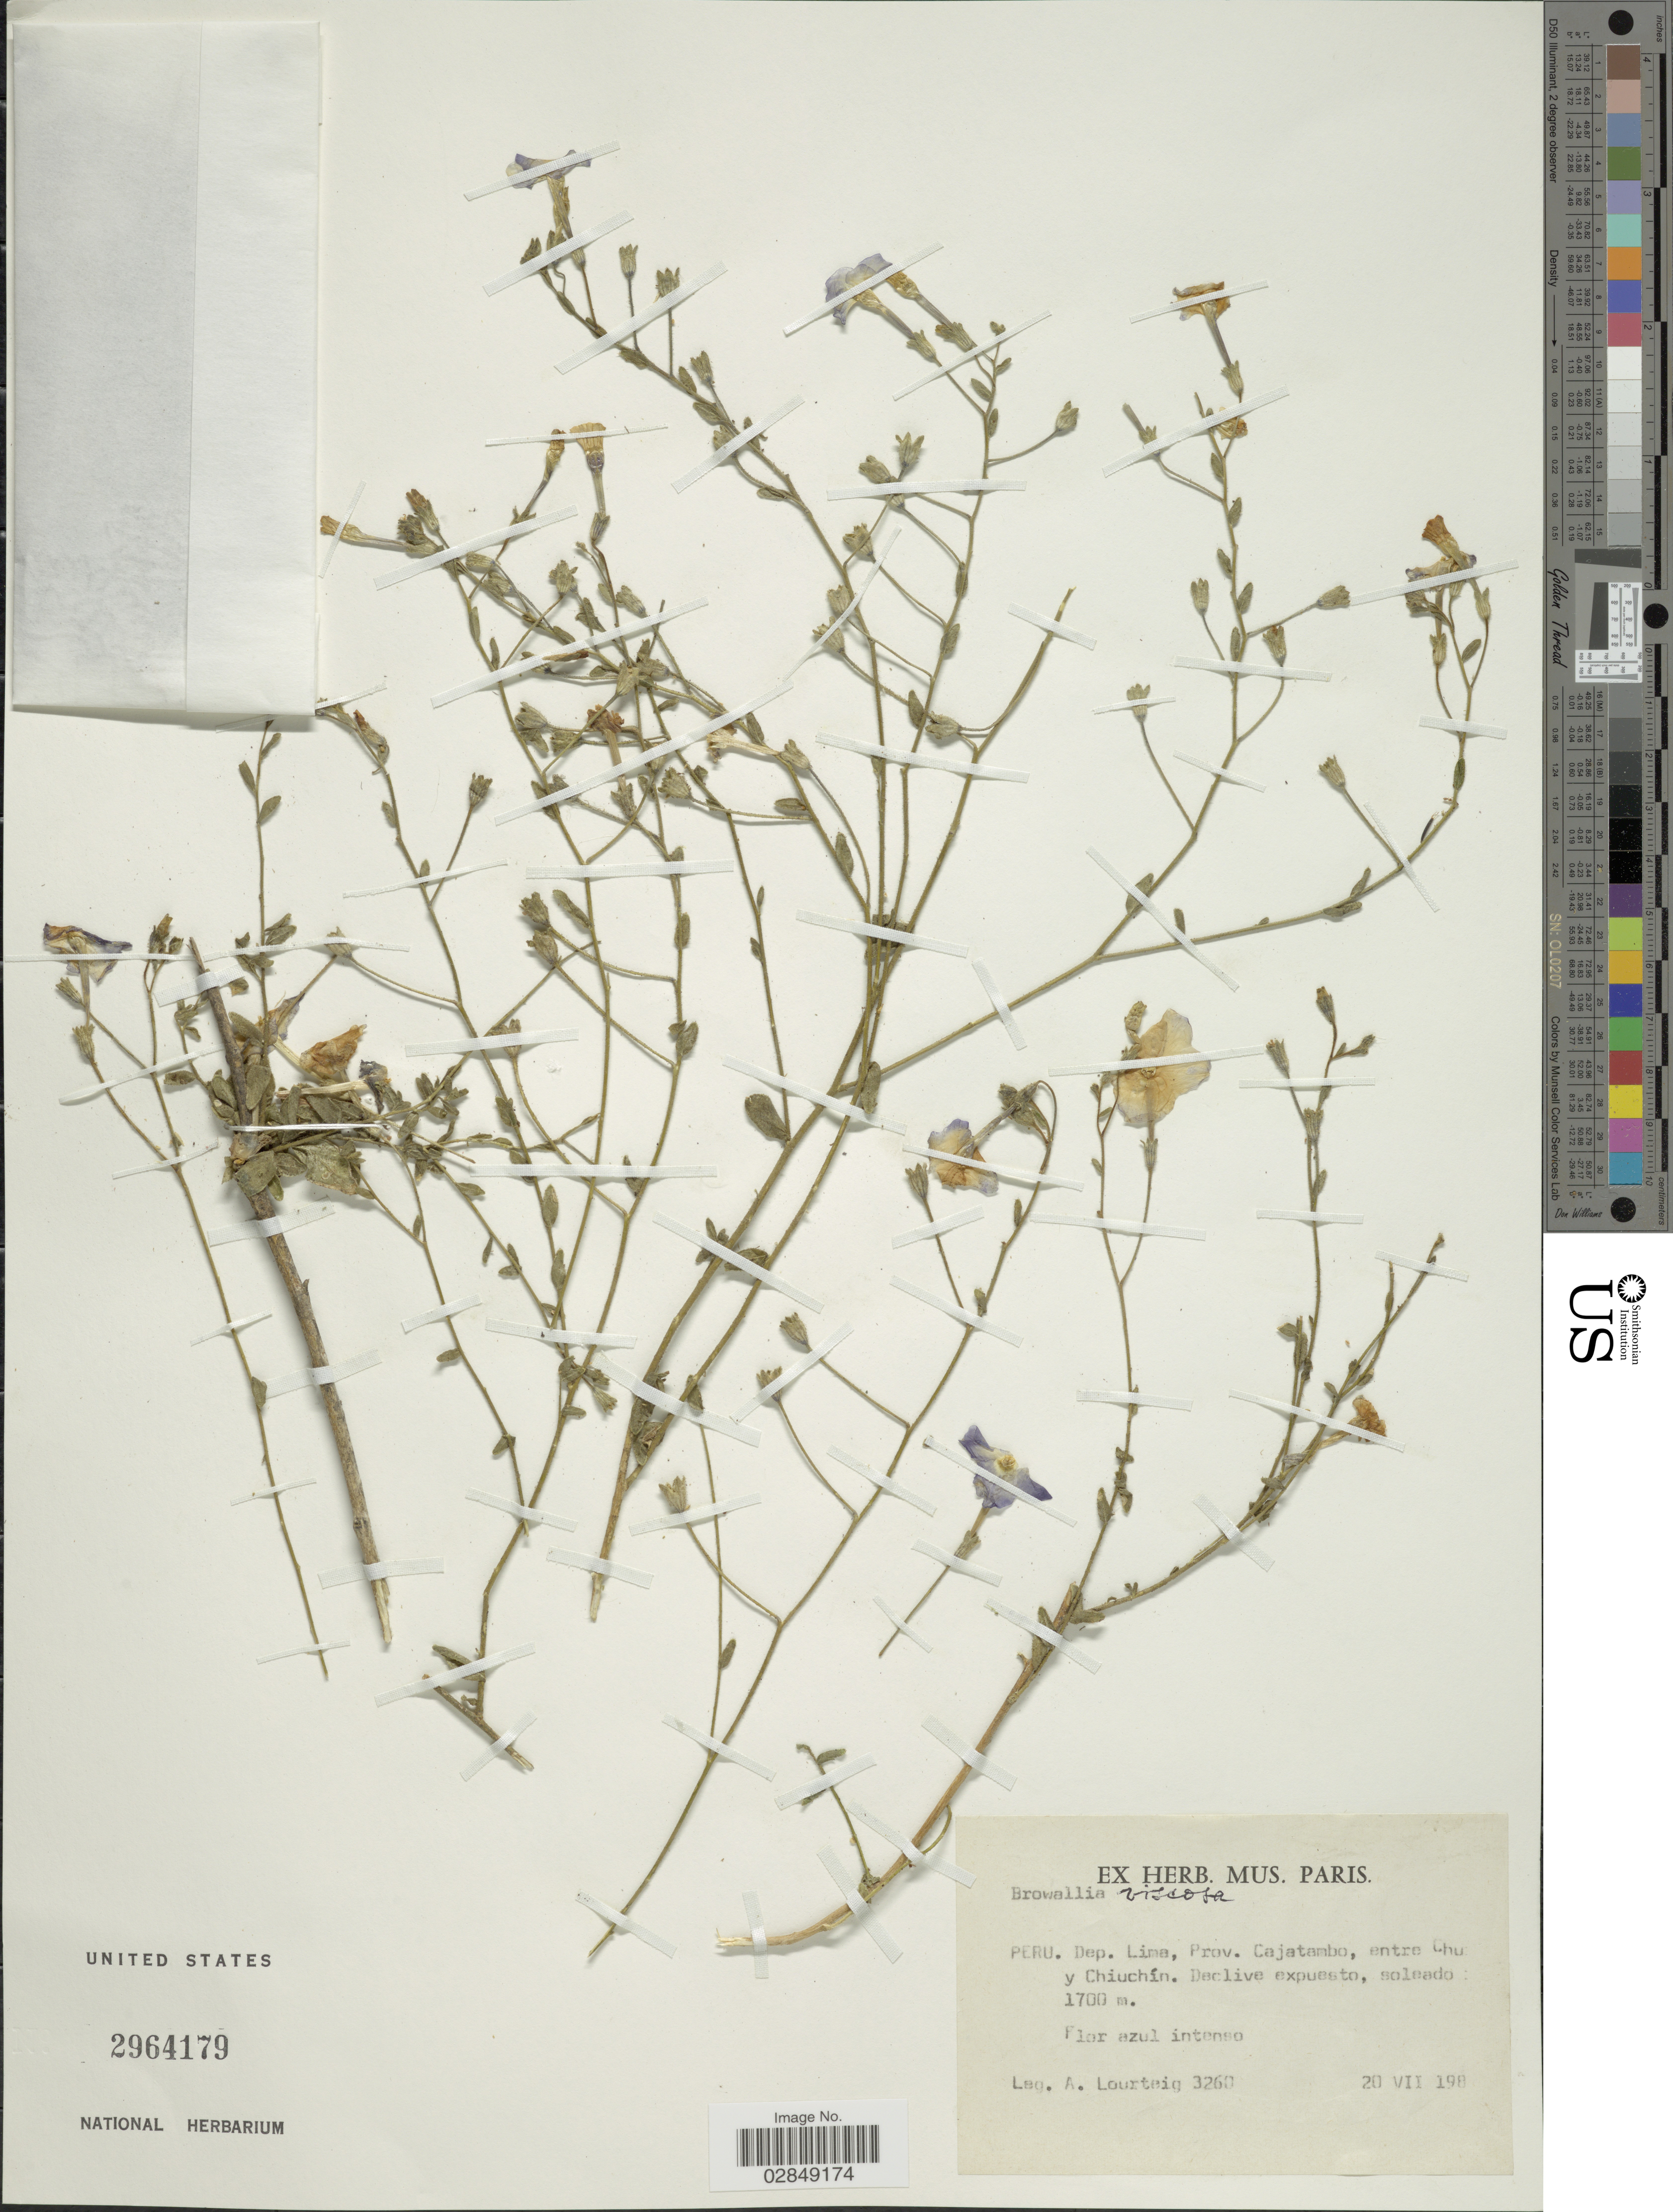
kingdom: Plantae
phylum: Tracheophyta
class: Magnoliopsida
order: Solanales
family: Solanaceae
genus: Browallia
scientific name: Browallia americana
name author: L.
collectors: A. Lourteig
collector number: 3260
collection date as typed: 20 VII 198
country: Peru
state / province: Lima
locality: Dep. Lima, Prov. Cajatambo, entre Chu y Chiuchín.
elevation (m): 1700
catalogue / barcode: US 2964179